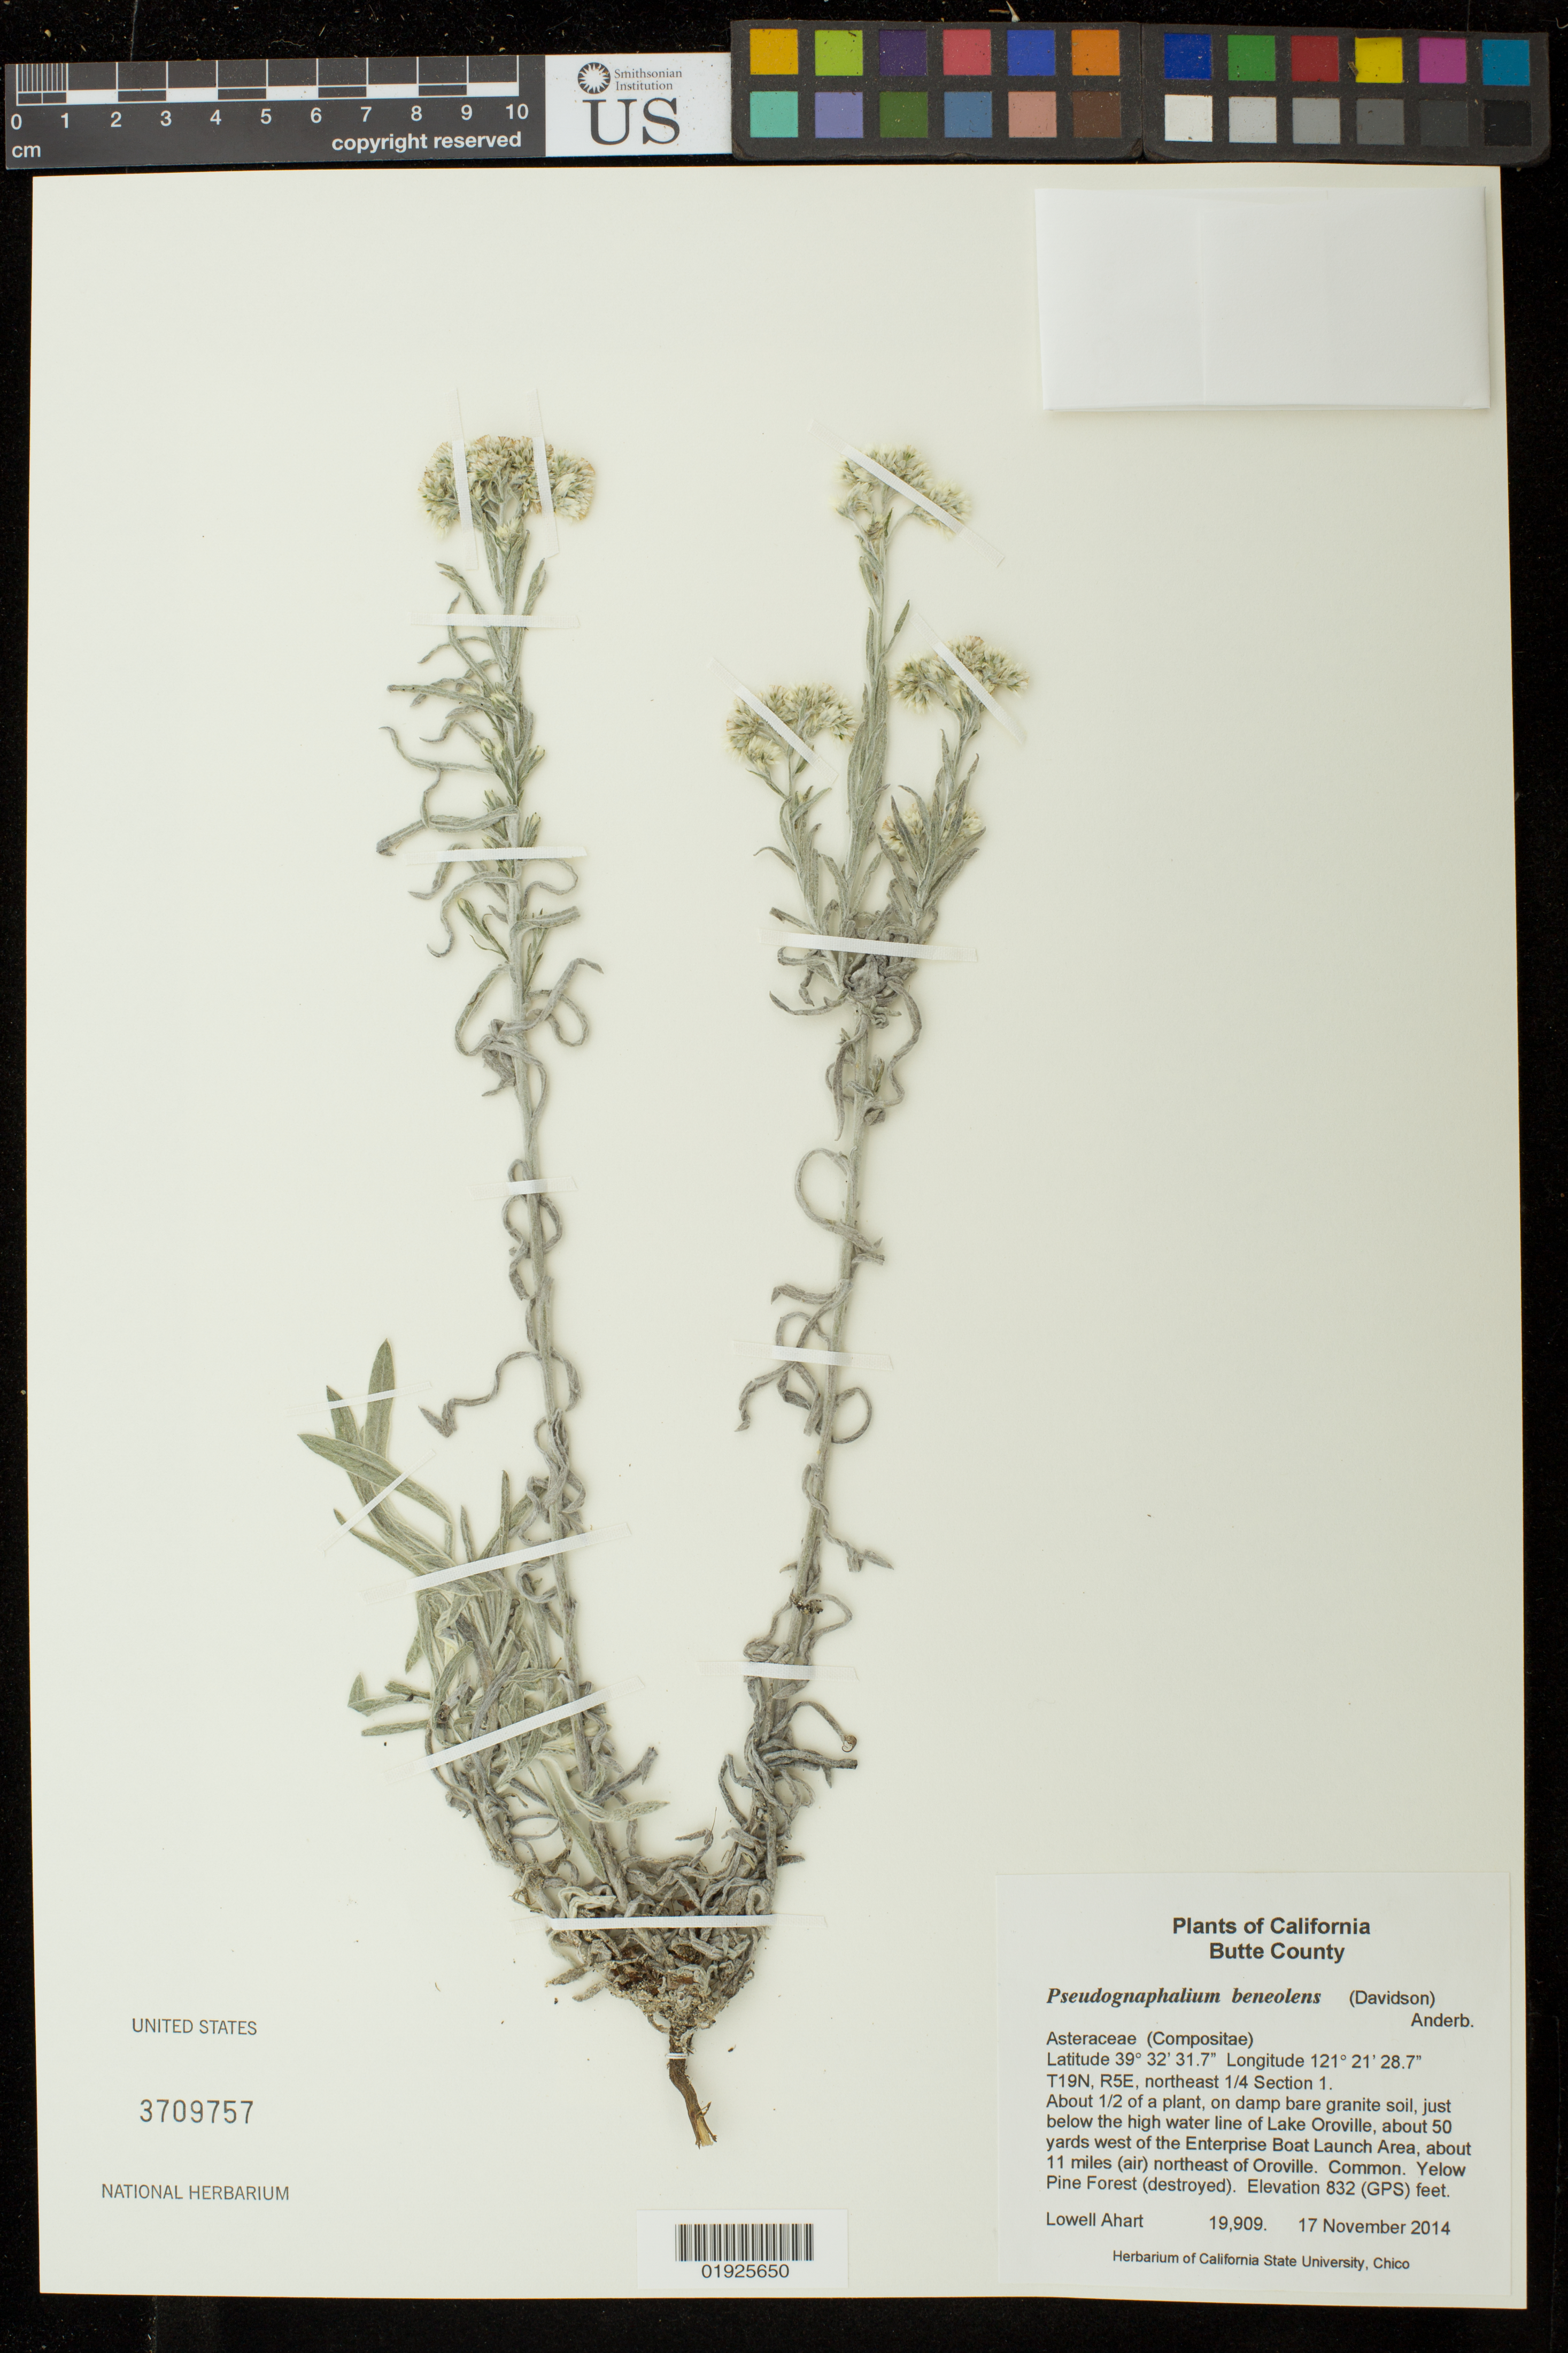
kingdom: Plantae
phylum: Tracheophyta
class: Magnoliopsida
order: Asterales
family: Asteraceae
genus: Pseudognaphalium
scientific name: Pseudognaphalium beneolens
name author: (Davidson) Anderb.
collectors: L. Ahart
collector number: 19909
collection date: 2014-11-17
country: United States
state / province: California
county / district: Butte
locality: Just below the high water line of Lake Oroville, about 50 yards west of the Enterprise Boat Launch Area, about 11 miles (air) northeast of Oroville.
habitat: On damp bare granite soil. Yellow pine forest (destroyed).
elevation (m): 254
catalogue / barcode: US 3709757